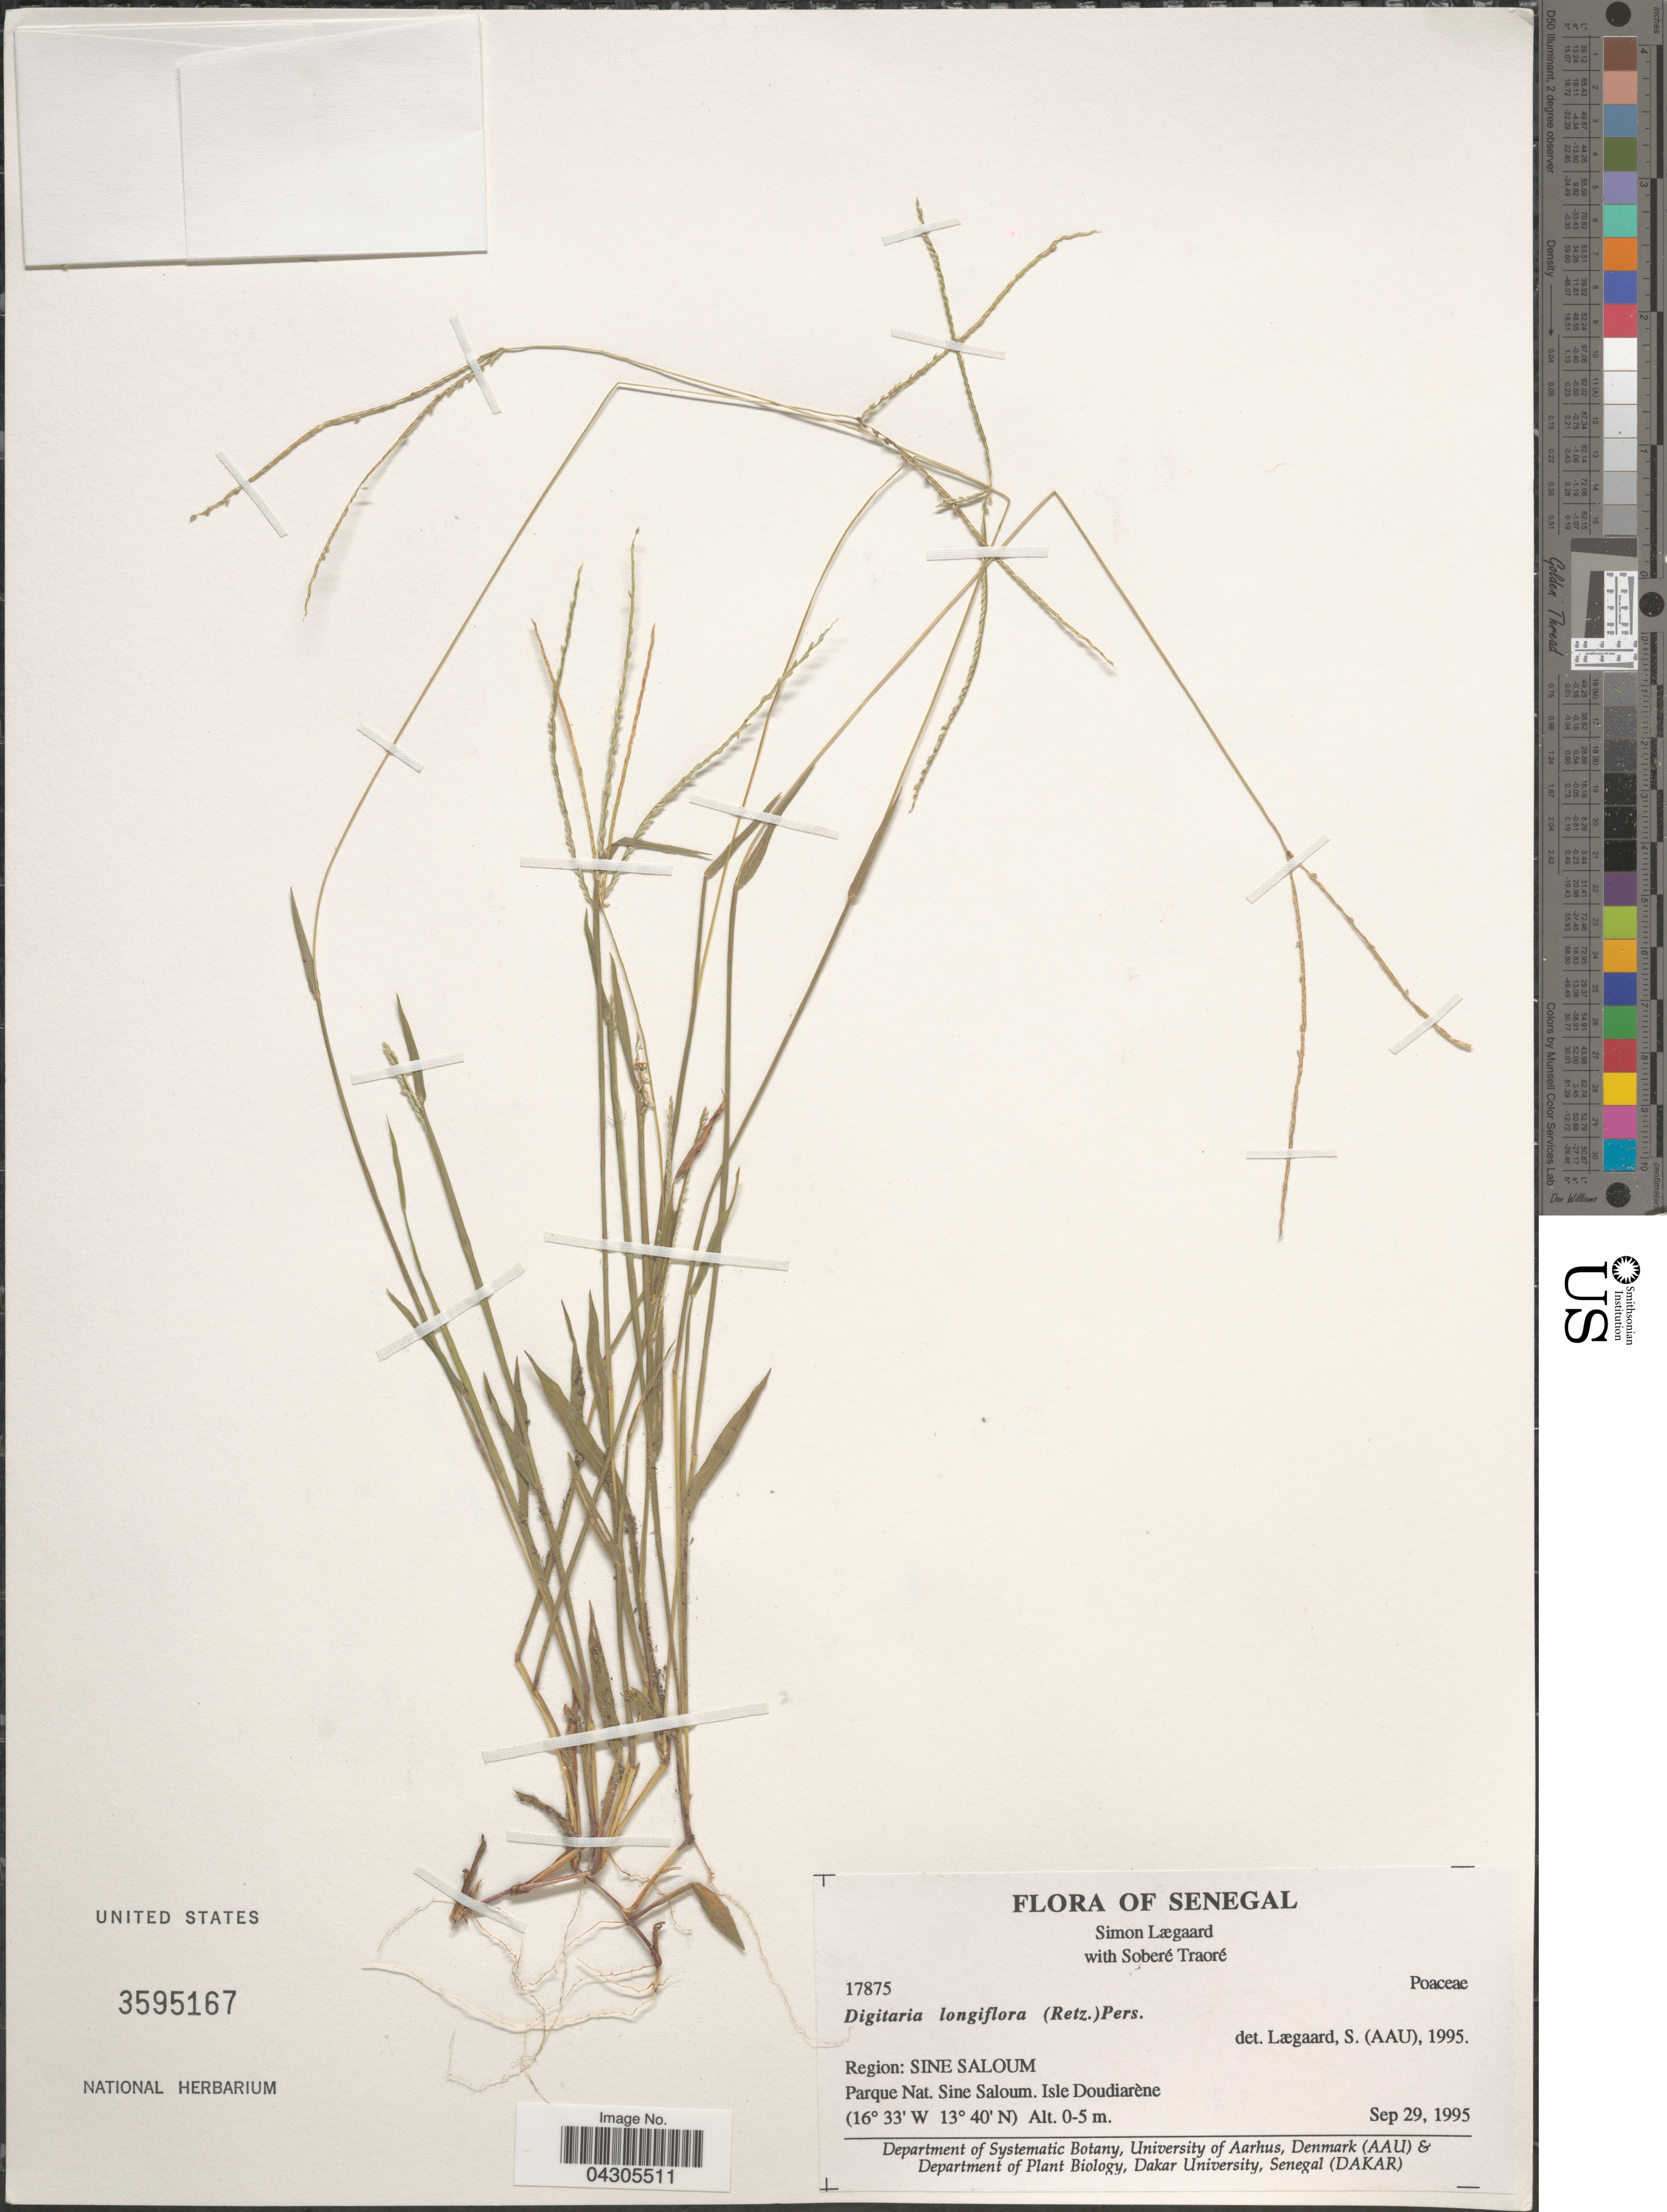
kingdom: Plantae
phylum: Tracheophyta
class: Liliopsida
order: Poales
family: Poaceae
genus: Digitaria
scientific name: Digitaria longiflora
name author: (Retz.) Pers.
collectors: S. Lægaard & S. Traore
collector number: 17875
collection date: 1995-09-29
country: Senegal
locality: Region: Sine Saloum. Parque Nat. Sine Saloum, Isle Doudiarène.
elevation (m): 0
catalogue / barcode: US 3595167